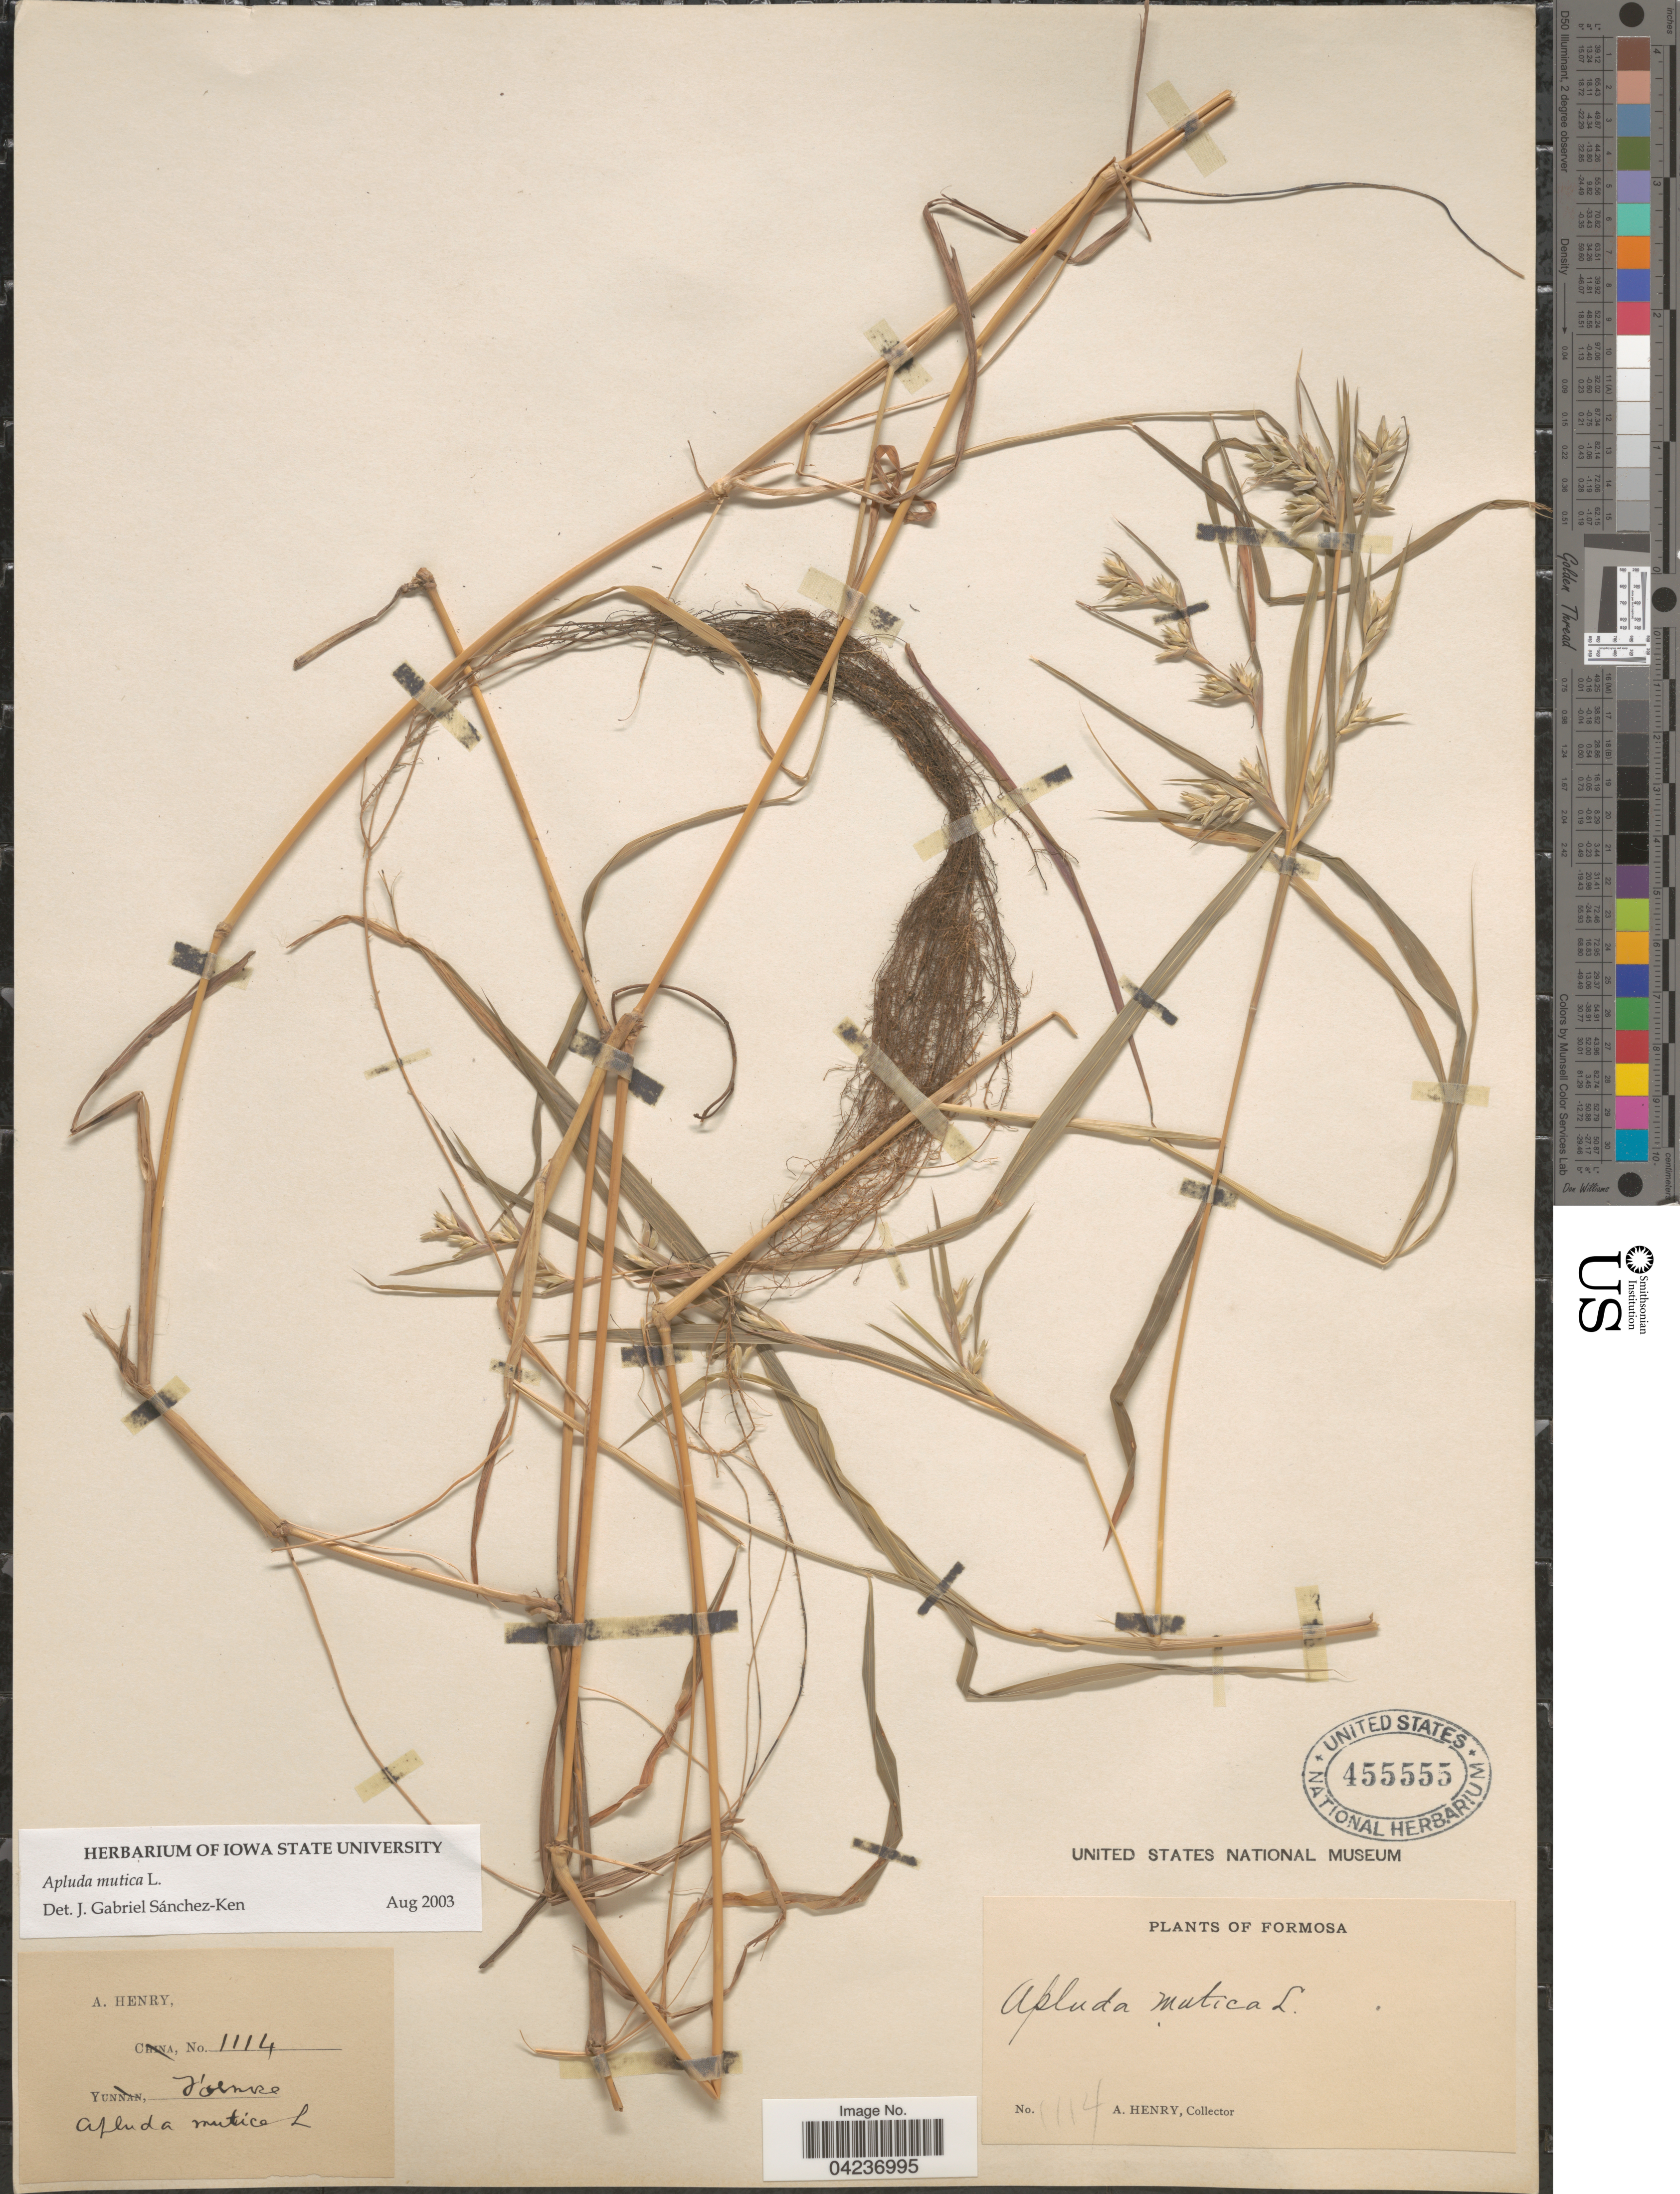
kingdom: Plantae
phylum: Tracheophyta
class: Liliopsida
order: Poales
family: Poaceae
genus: Apluda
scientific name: Apluda mutica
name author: L.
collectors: A. Henry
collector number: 1114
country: Taiwan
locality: Formosa.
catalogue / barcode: US 455555